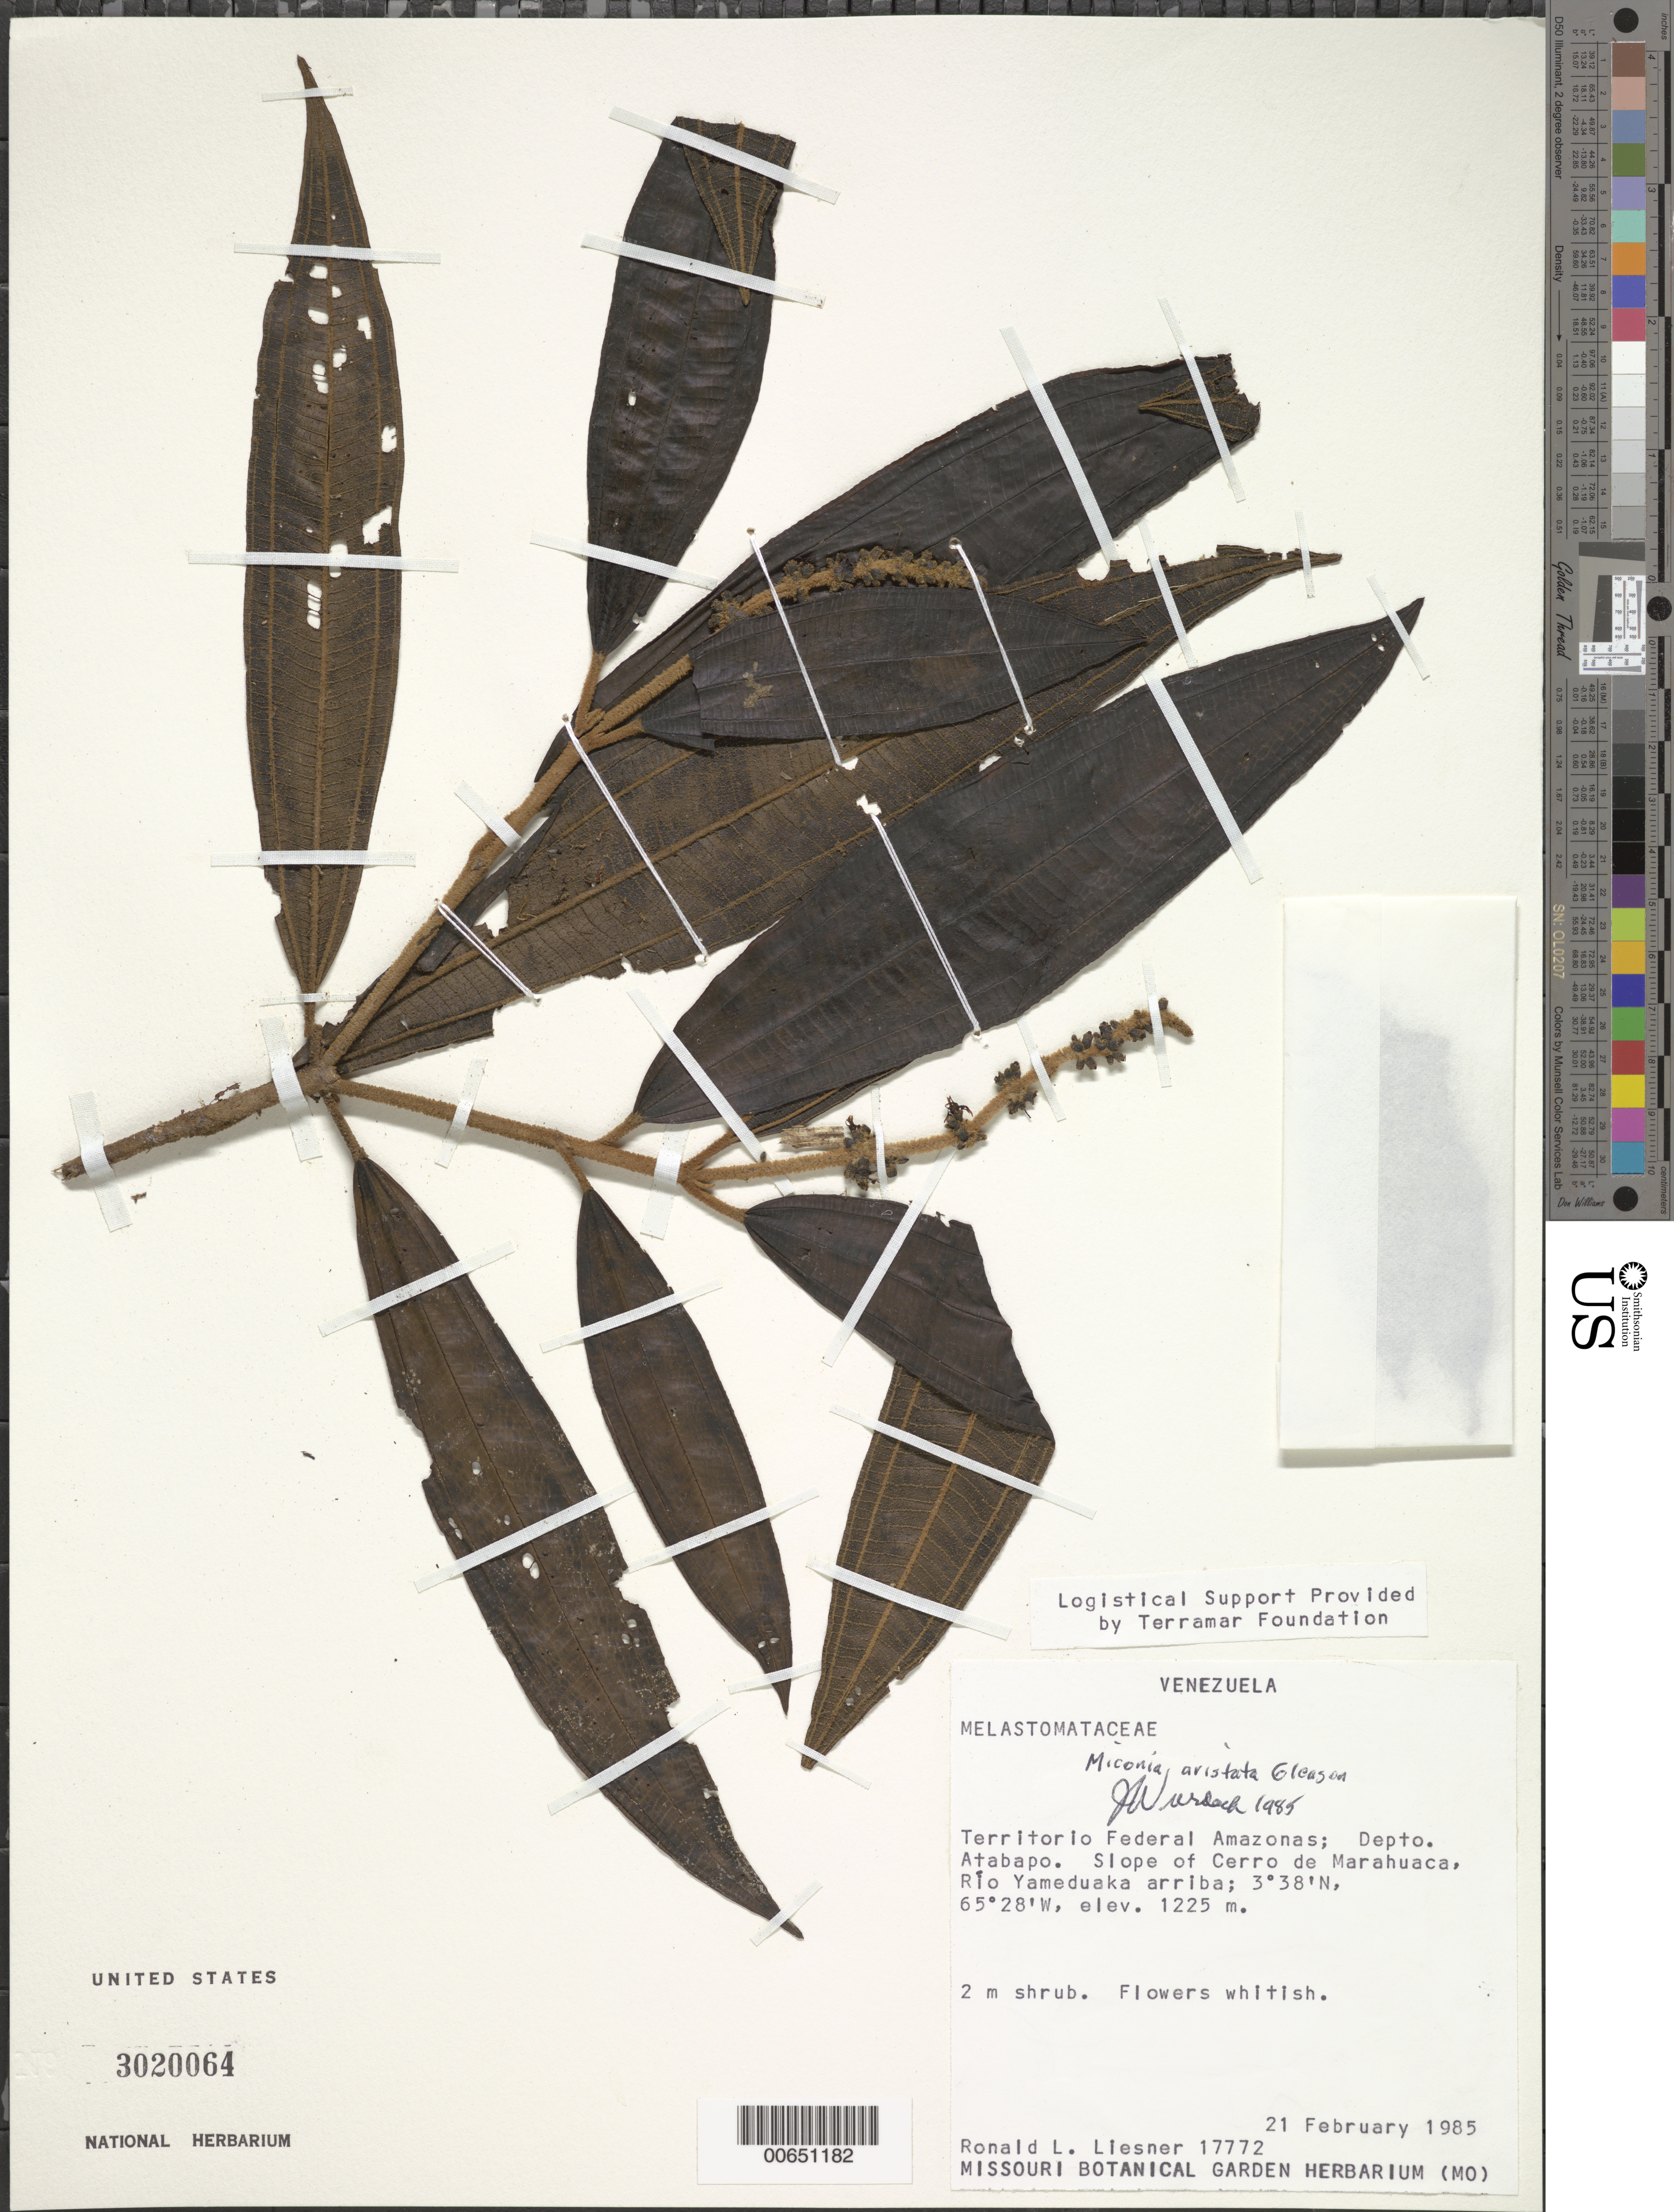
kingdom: Plantae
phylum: Tracheophyta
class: Magnoliopsida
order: Myrtales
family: Melastomataceae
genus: Miconia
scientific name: Miconia aristata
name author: Gleason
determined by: Wurdack, John J., (US), US (UNITED STATES)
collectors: R. L. Liesner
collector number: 17772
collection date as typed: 21-Feb-85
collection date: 1985-02-21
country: Venezuela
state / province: Amazonas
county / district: Atabapo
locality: Cerro de Marahuaca slope, Río Yameduaka arriba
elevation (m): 1225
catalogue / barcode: US 3020064